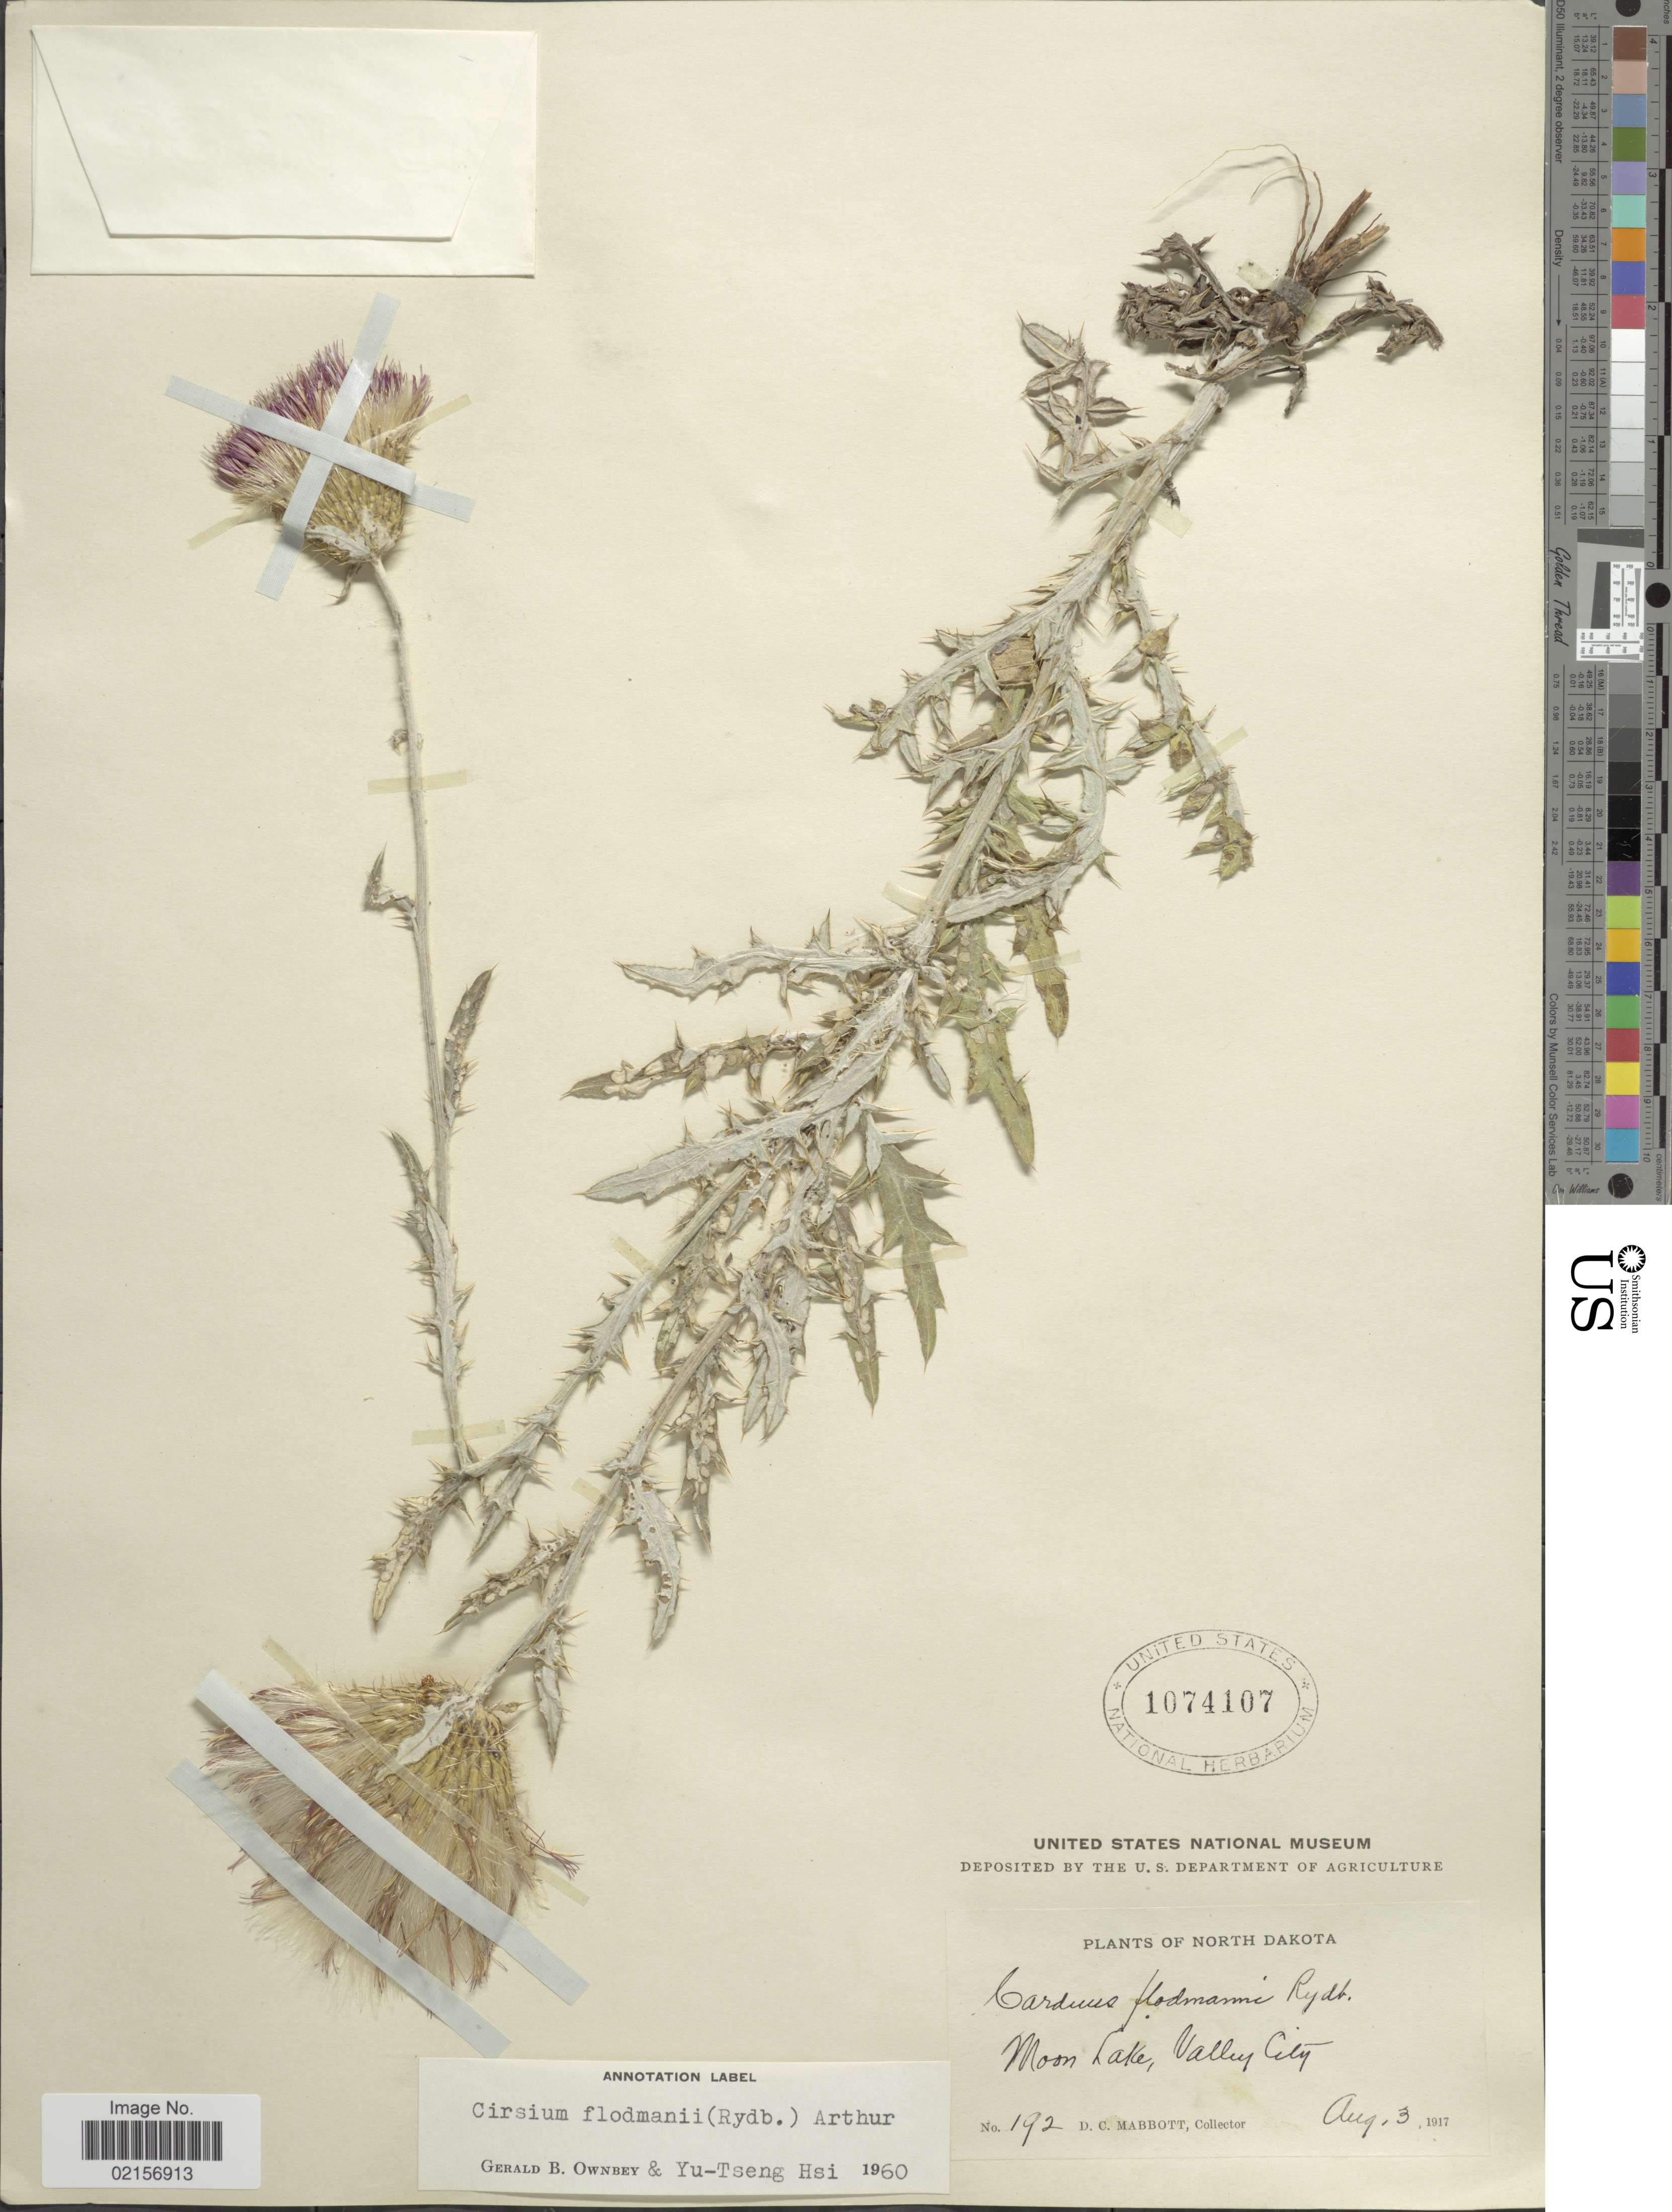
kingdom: Plantae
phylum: Tracheophyta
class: Magnoliopsida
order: Asterales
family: Asteraceae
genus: Cirsium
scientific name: Cirsium flodmanii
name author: (Rydb.) Arthur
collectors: D. Mabbott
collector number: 192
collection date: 1917-08-03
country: United States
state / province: North Dakota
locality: Moon Lake, Valley City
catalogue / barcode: US 1074107